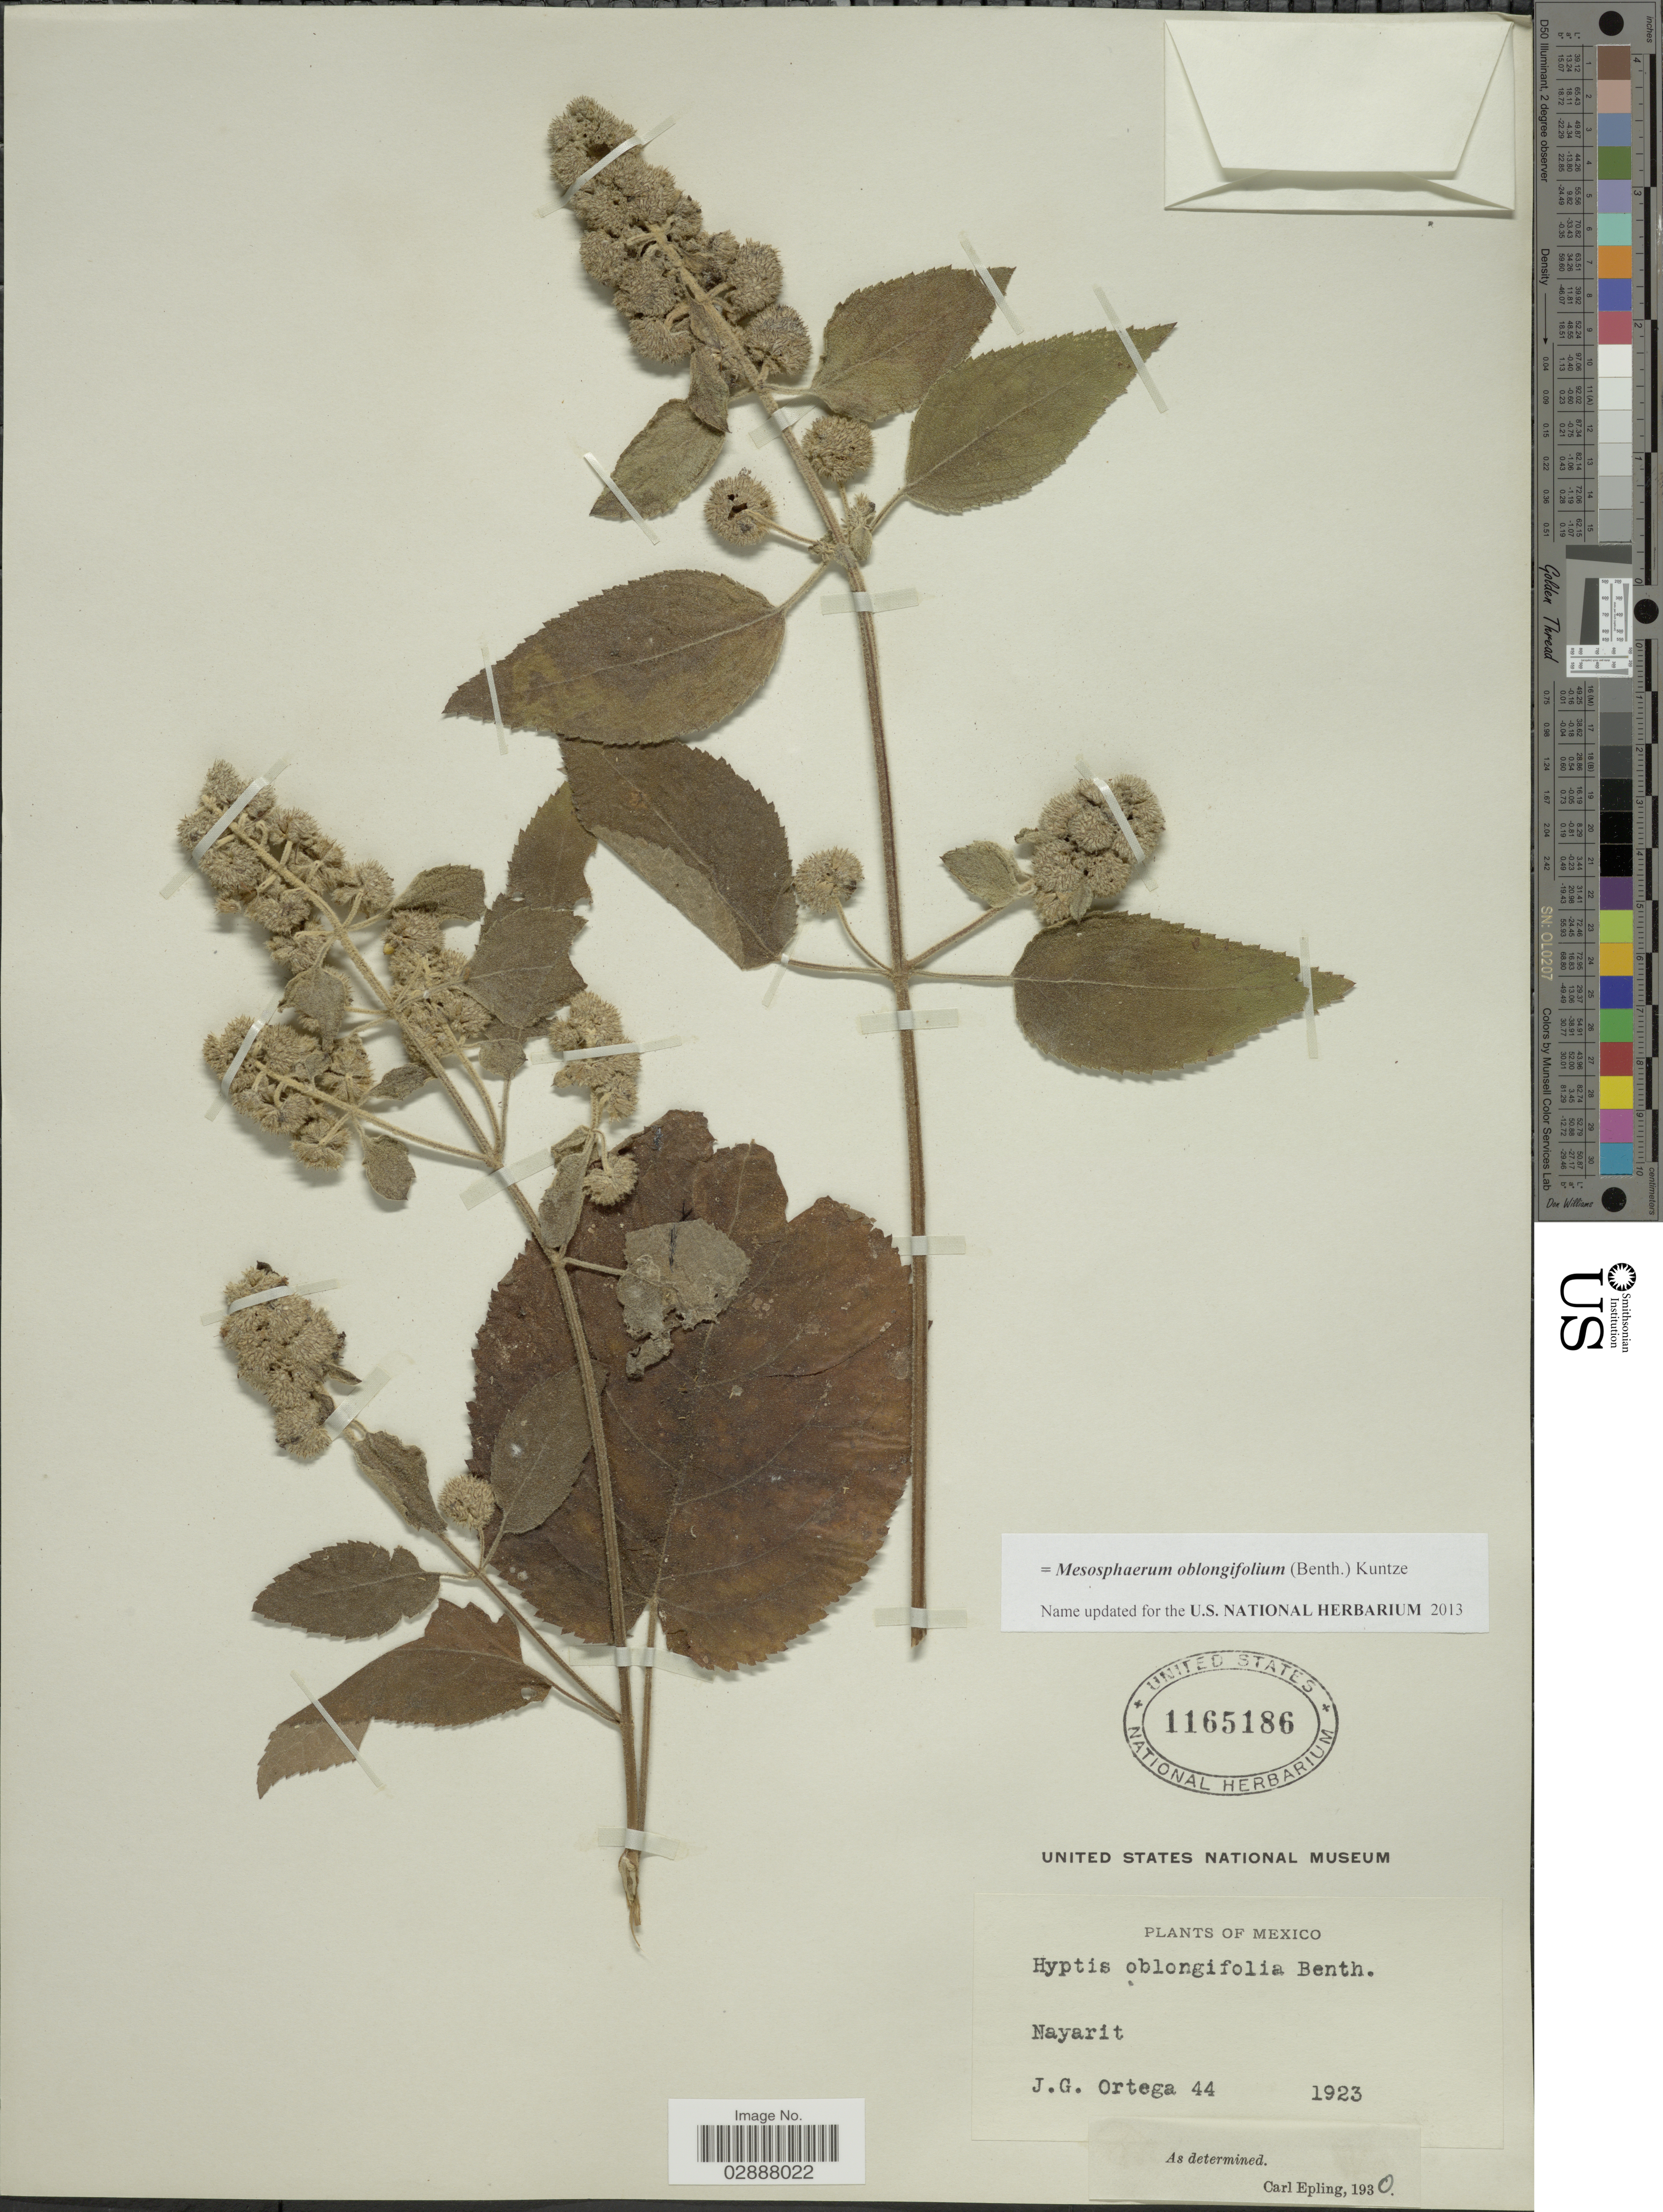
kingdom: Plantae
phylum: Tracheophyta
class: Magnoliopsida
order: Lamiales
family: Lamiaceae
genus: Mesosphaerum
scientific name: Mesosphaerum oblongifolium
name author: (Benth.) Kuntze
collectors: J. Ortega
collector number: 44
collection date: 1923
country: Mexico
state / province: Nayarit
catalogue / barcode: US 1165186